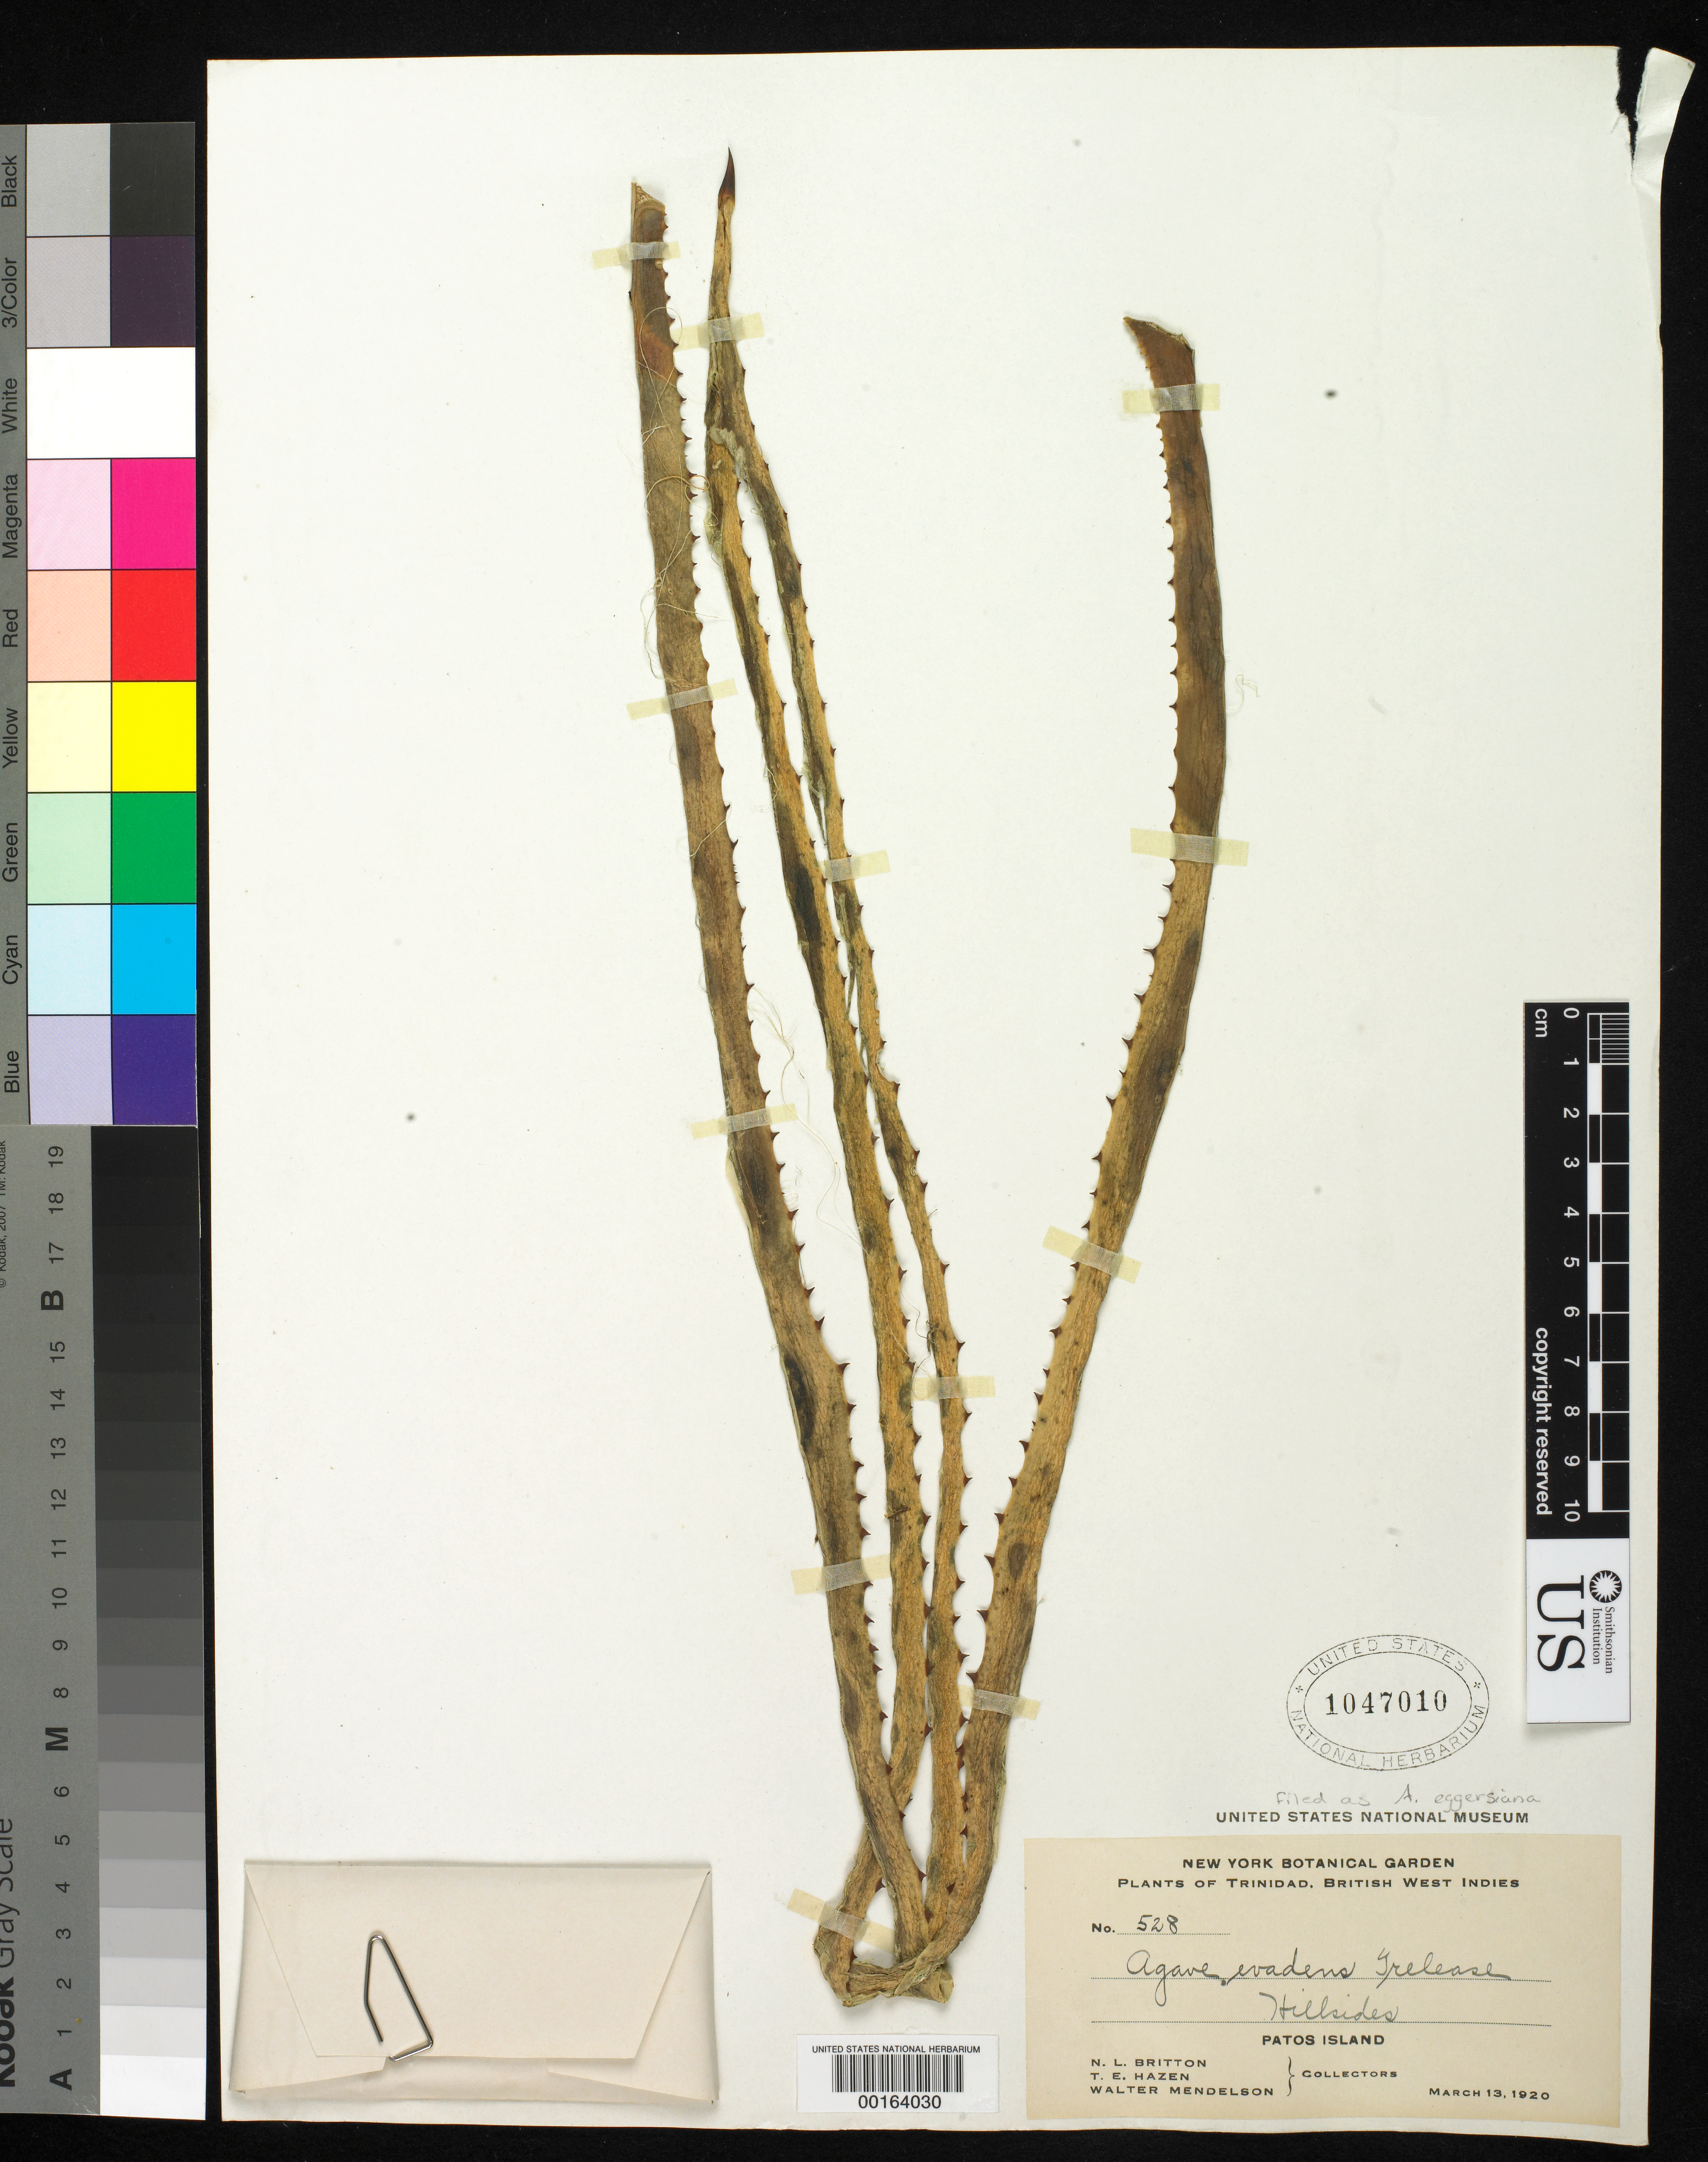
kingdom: Plantae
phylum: Tracheophyta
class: Liliopsida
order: Asparagales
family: Asparagaceae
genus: Agave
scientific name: Agave evadens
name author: Trel.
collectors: N. Britton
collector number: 528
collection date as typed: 13 Mar 1920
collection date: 1920-03-13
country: Venezuela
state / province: Dependencias Federales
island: Patos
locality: Patos Island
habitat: Hillsides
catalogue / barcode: US 1047010